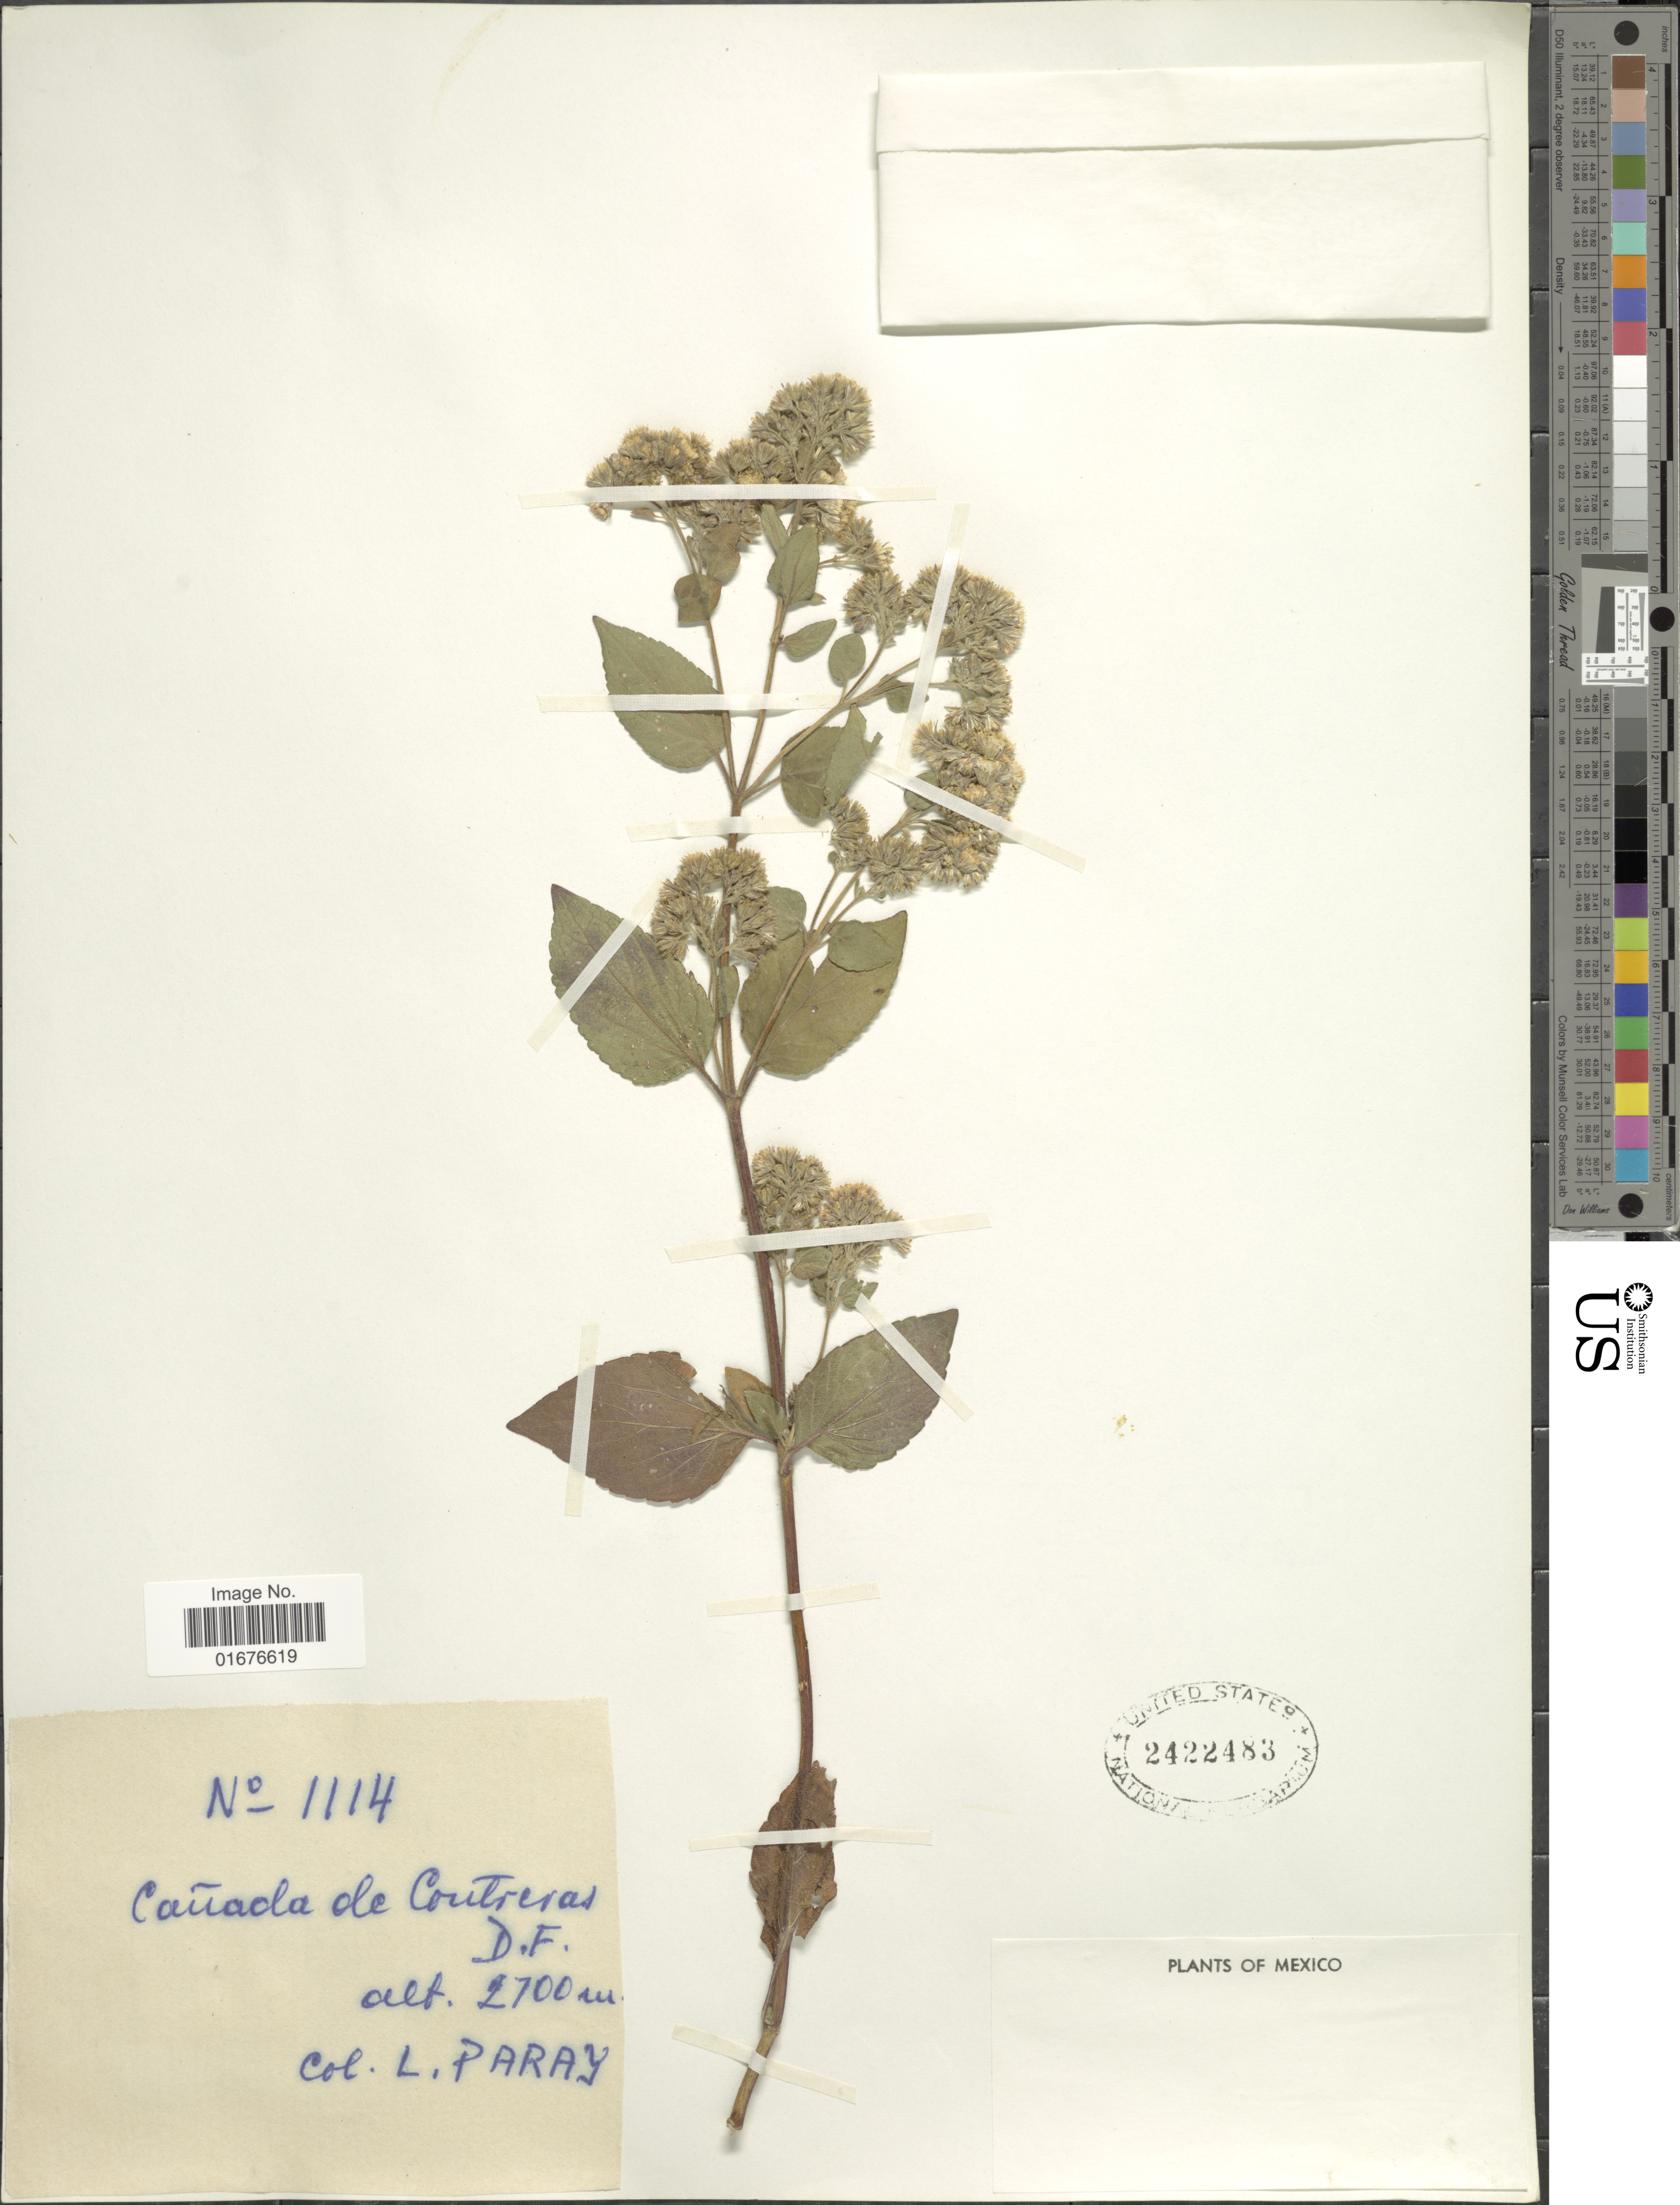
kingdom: Plantae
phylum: Tracheophyta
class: Magnoliopsida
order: Asterales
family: Asteraceae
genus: Ageratina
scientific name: Ageratina pichinchensis var. bustamenta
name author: (DC.) R.M. King & H. Rob.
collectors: L. Paray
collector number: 1114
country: Mexico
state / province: Distrito Federal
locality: Cañade de Contreras, D.F.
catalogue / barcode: US 2422483